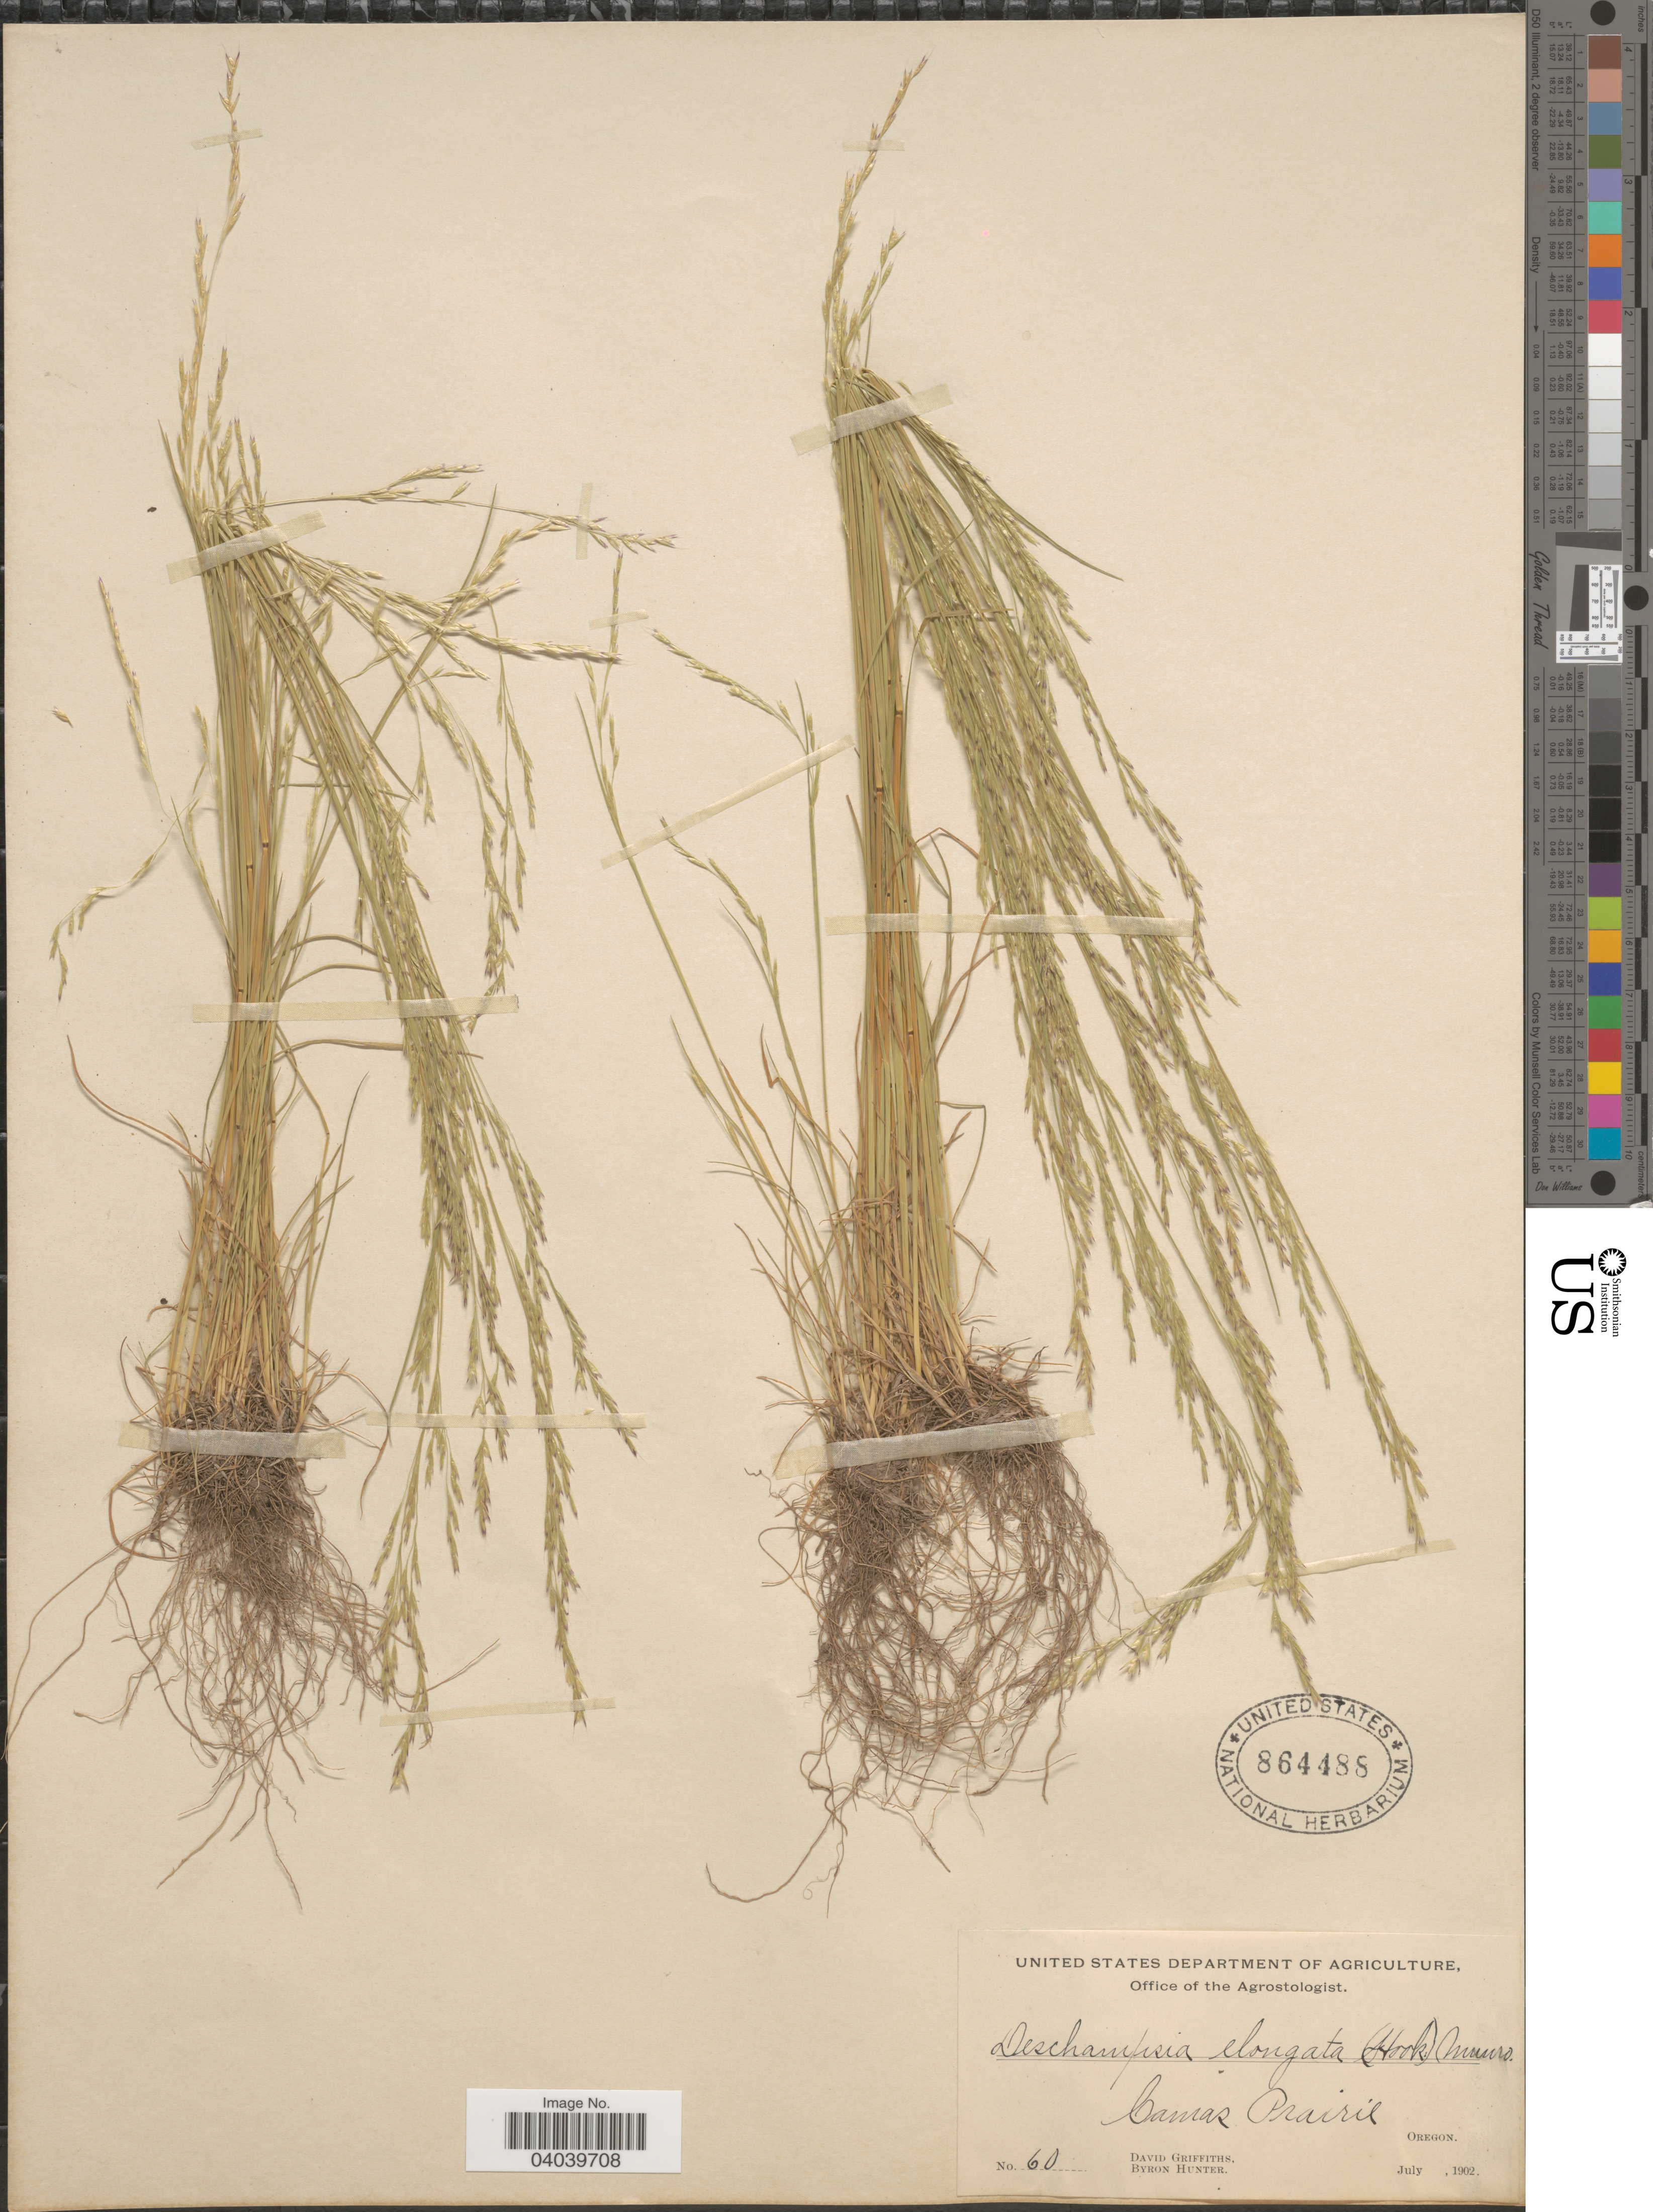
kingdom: Plantae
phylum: Tracheophyta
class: Liliopsida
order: Poales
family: Poaceae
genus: Deschampsia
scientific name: Deschampsia elongata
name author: (Hook.) Munro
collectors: D. Griffiths & B. Hunter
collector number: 60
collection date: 1902-07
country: United States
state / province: Oregon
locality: Camas Prairie.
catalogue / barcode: US 864488